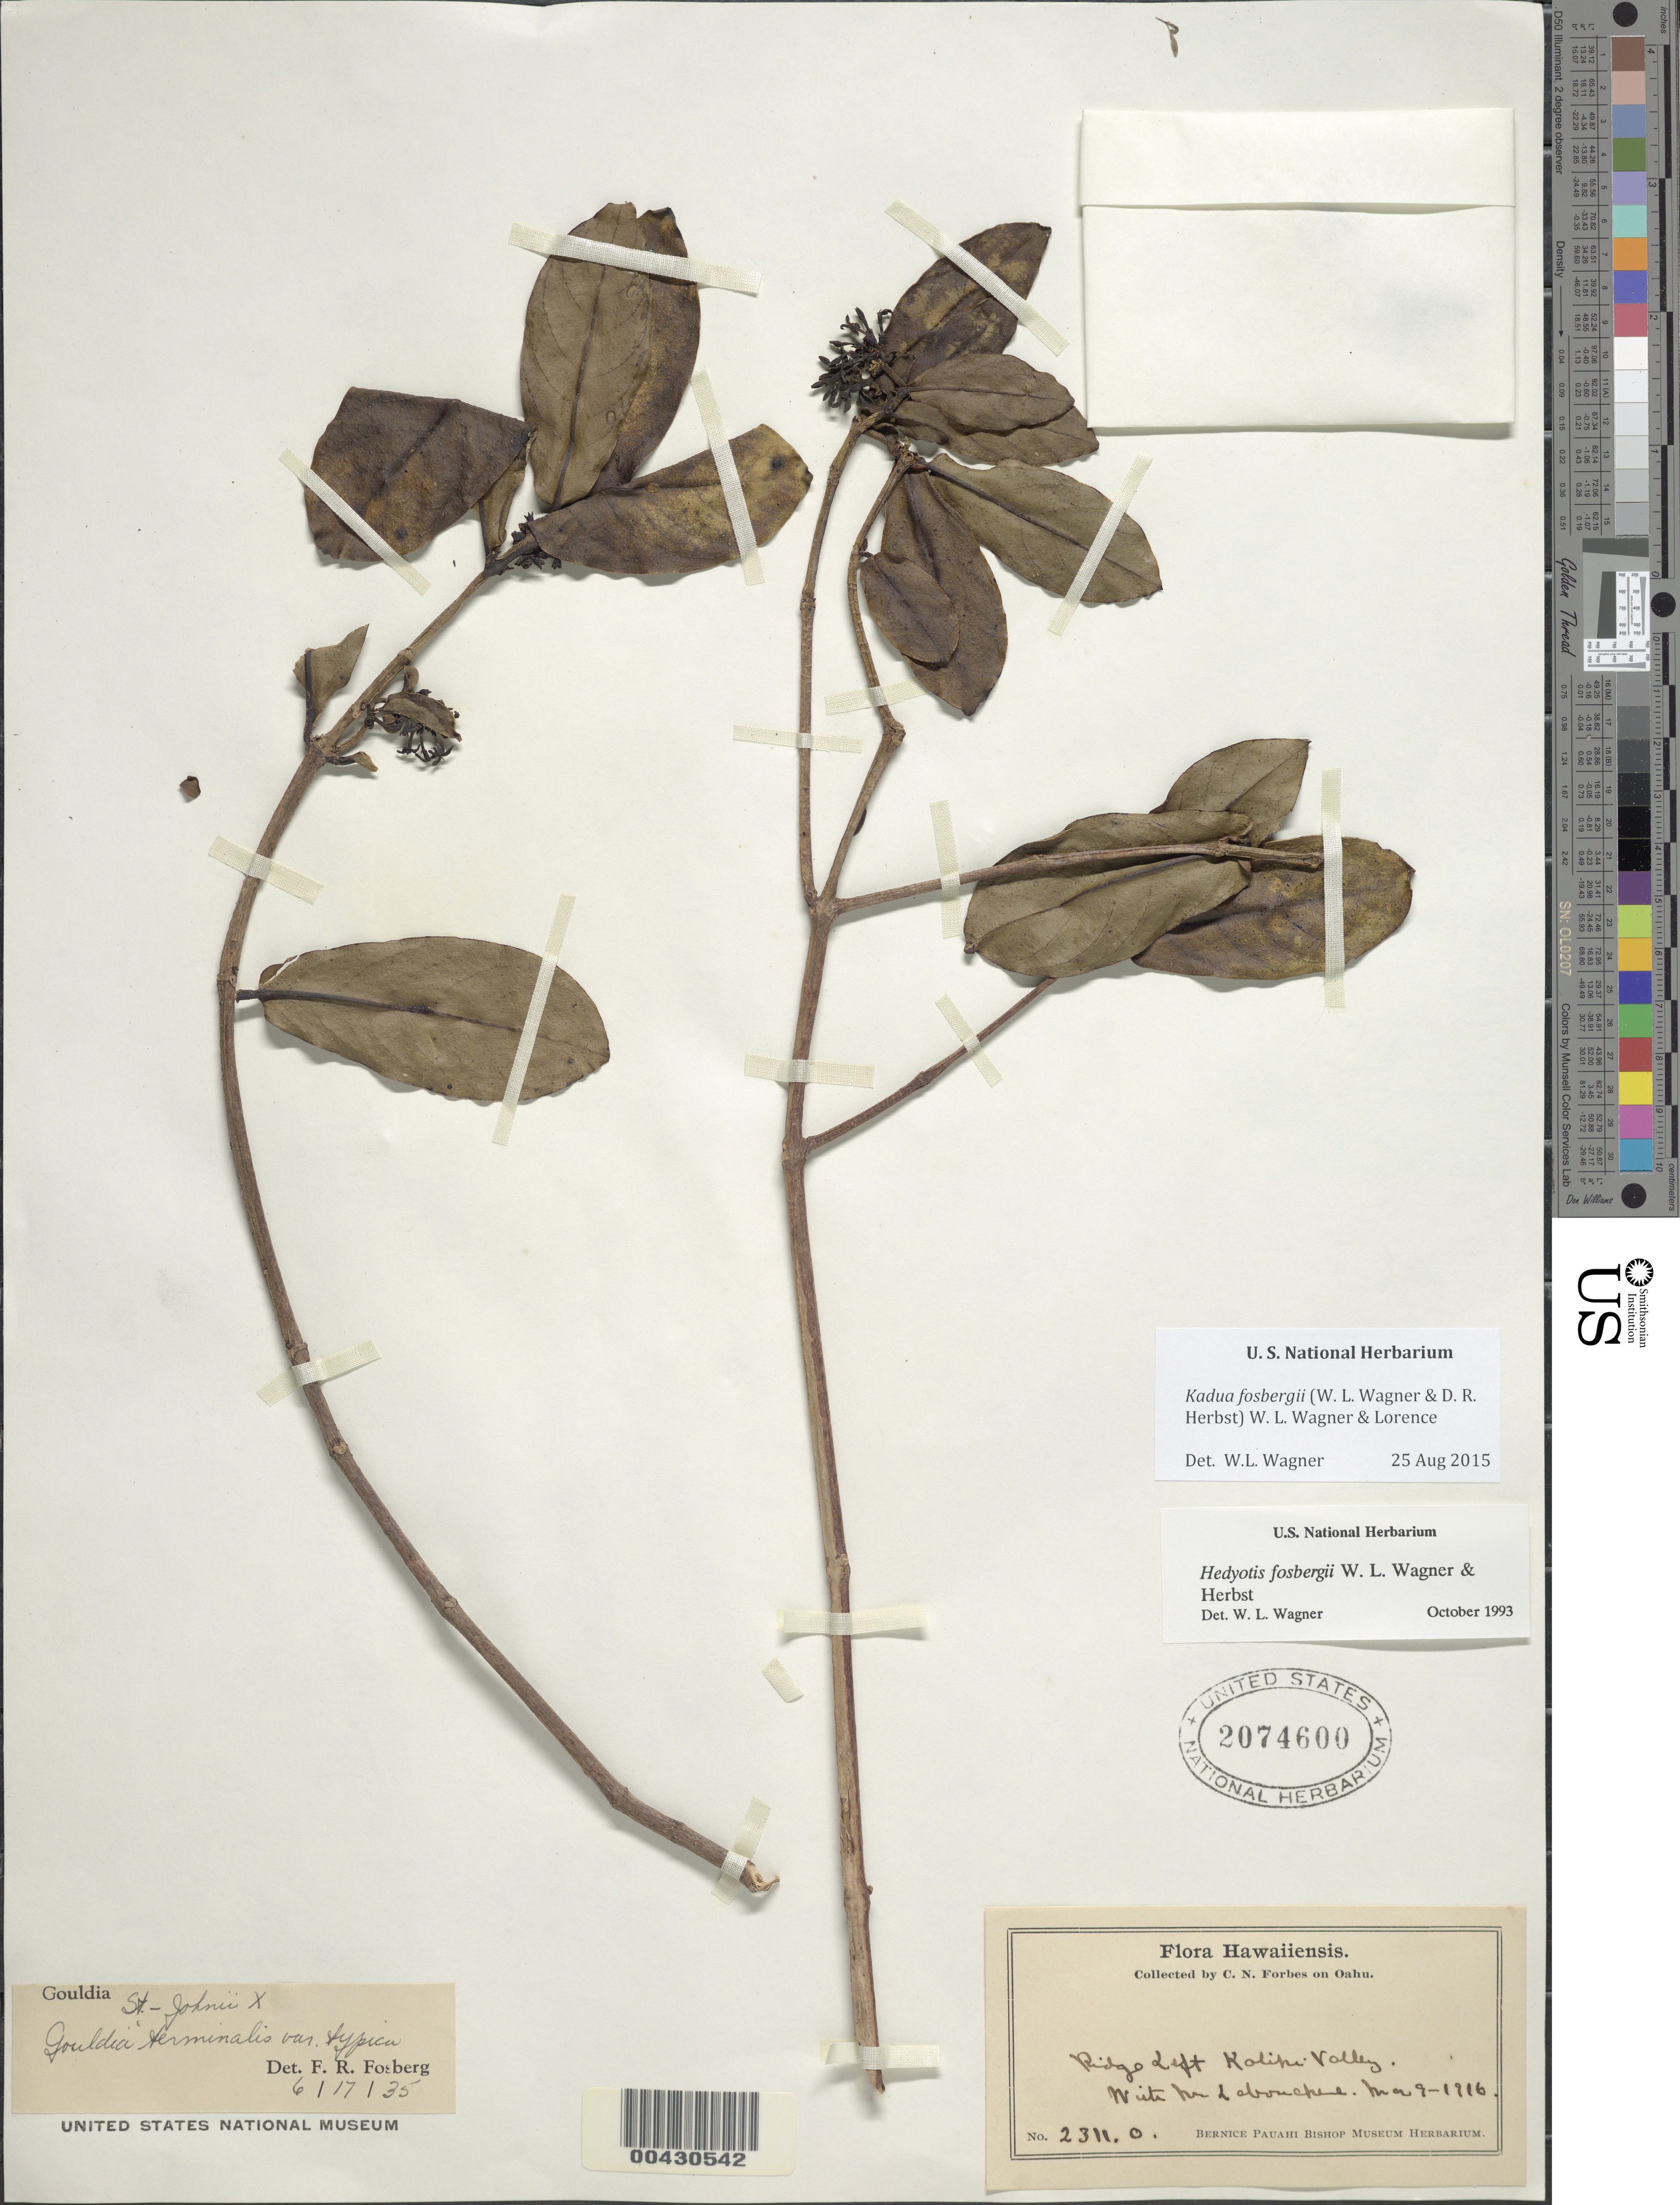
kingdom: Plantae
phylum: Tracheophyta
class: Magnoliopsida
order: Gentianales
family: Rubiaceae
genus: Kadua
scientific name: Kadua fosbergii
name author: (W.L. Wagner & D.R. Herbst) W.L. Wagner & Lorence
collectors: C. N. Forbes & Illegible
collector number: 2311.O.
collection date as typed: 9 Mar 1916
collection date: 1916-03-09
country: United States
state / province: Hawaii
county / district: Honolulu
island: Oahu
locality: Ridge left Kalihi Valley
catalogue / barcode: US 2074600